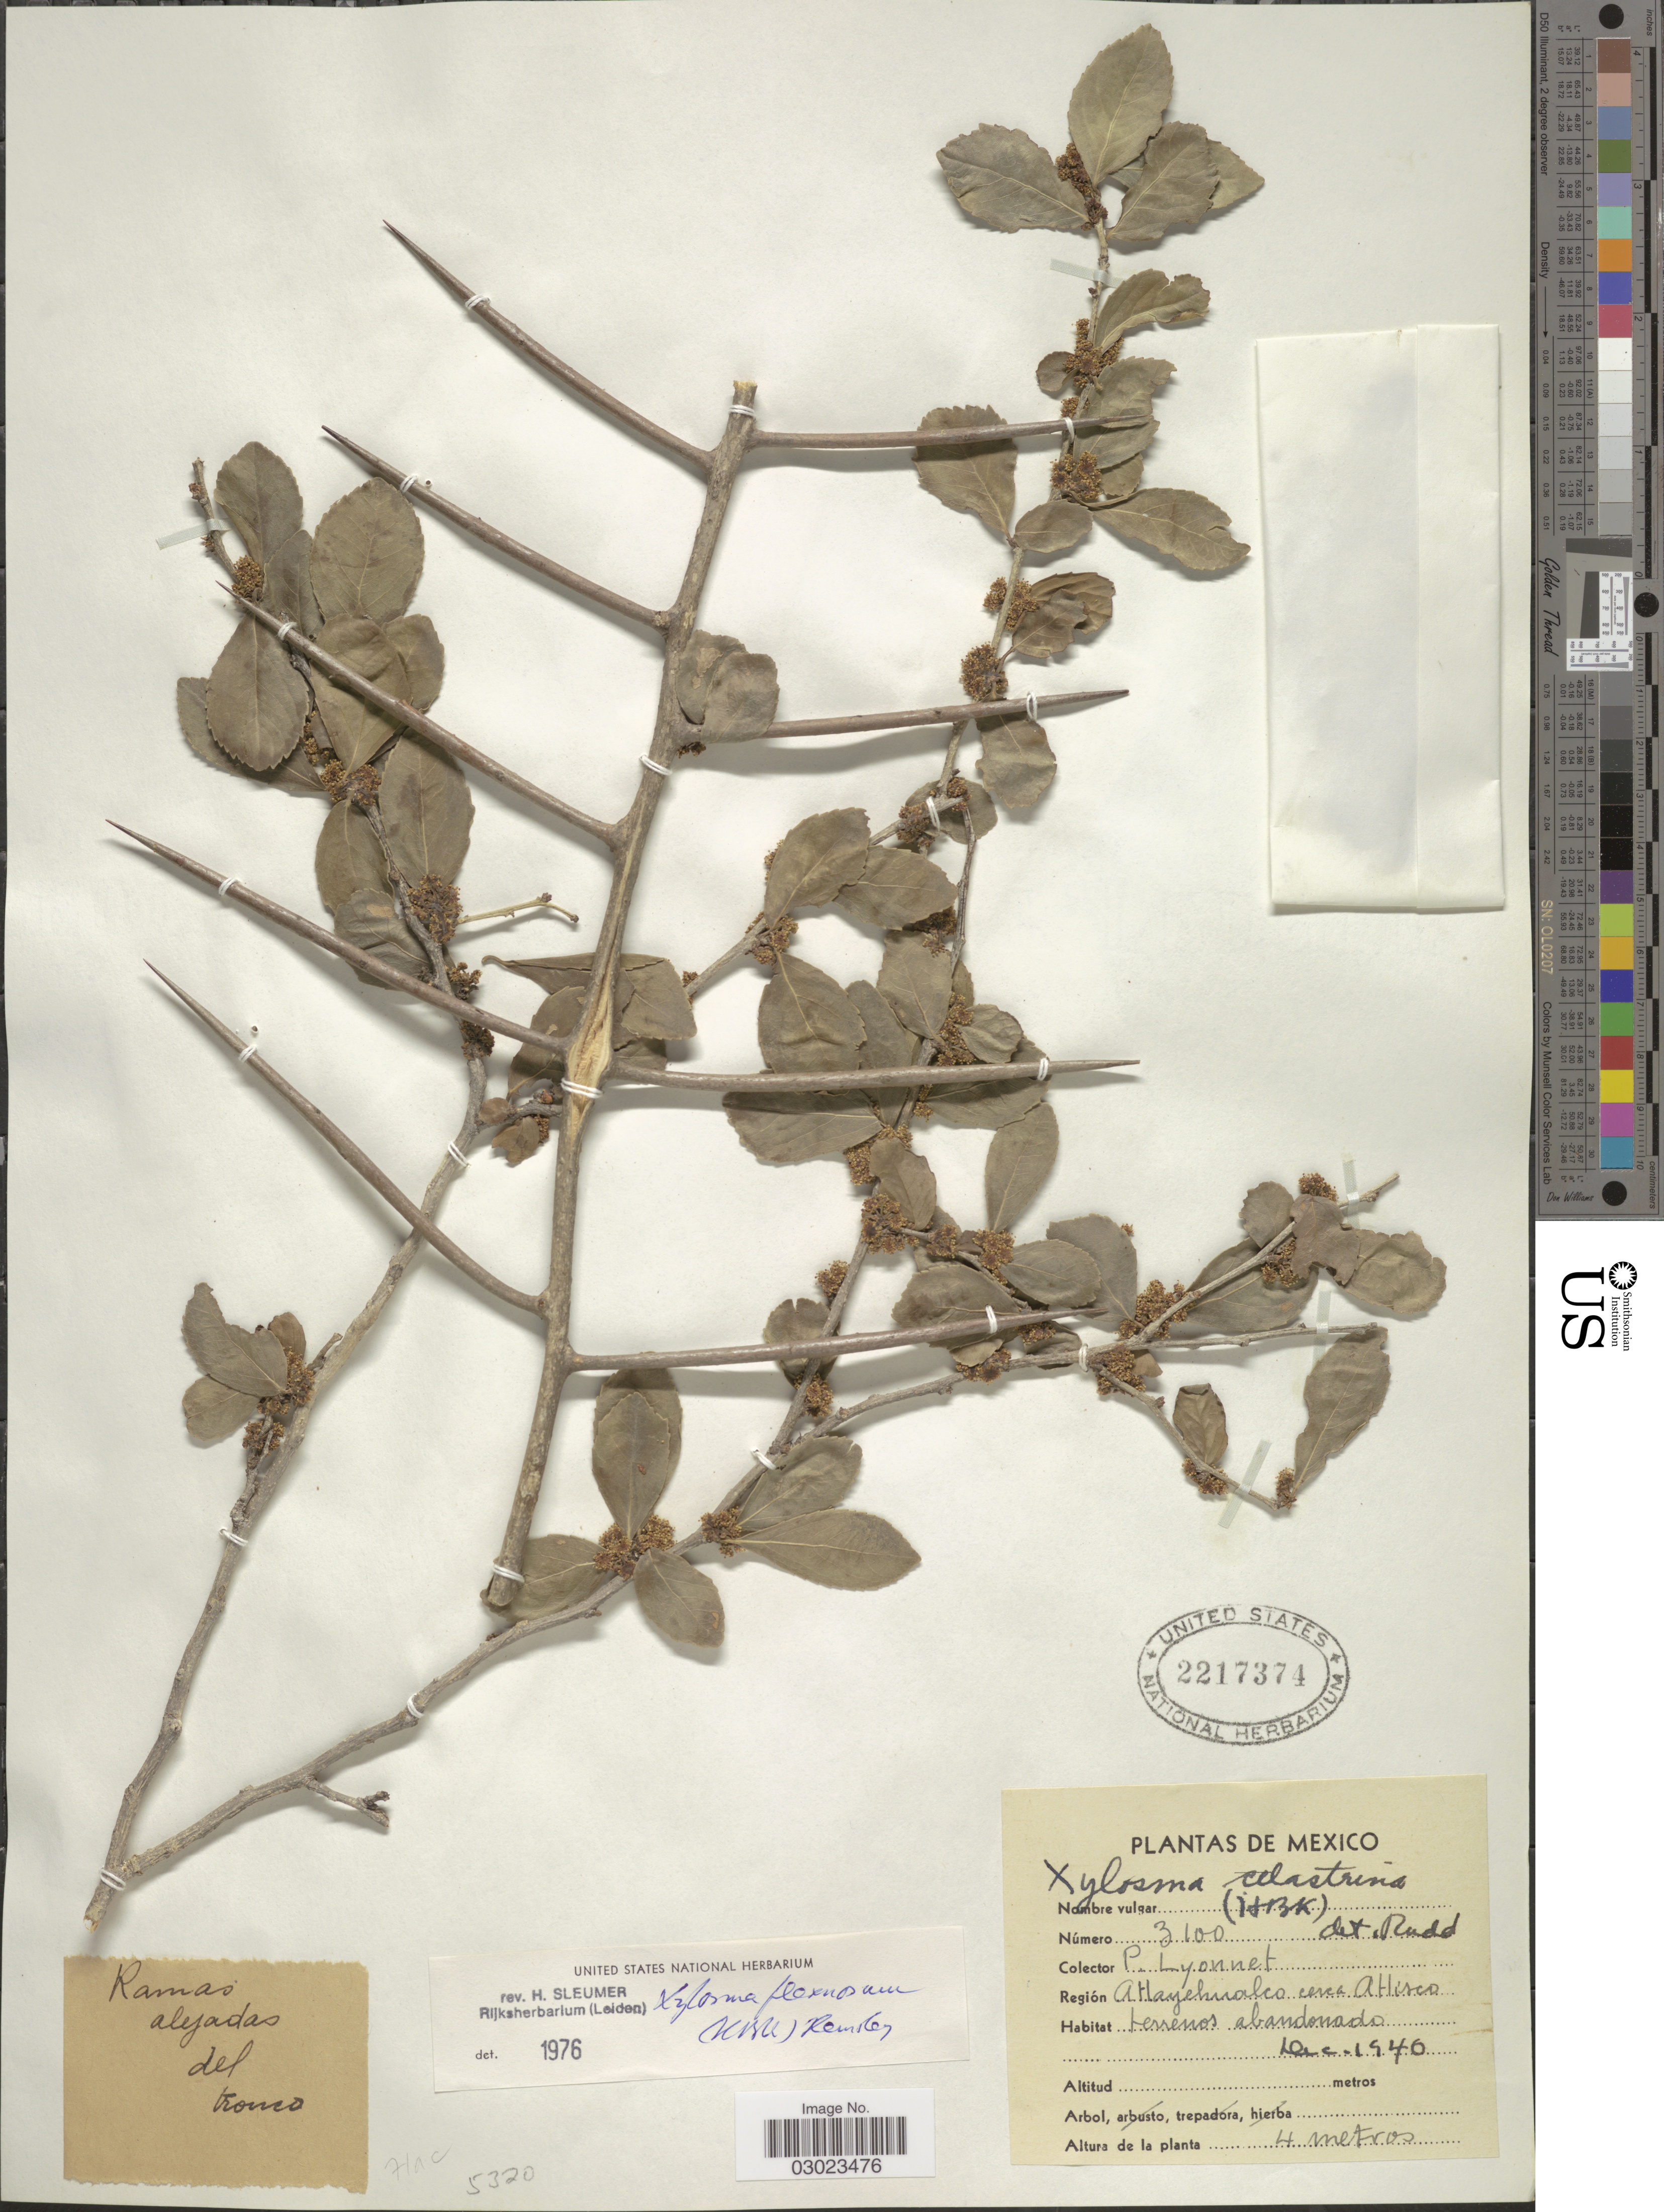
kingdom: Plantae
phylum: Tracheophyta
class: Magnoliopsida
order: Malpighiales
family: Salicaceae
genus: Xylosma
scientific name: Xylosma flexuosa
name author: (Kunth) Hemsl.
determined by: Sleumer, H. O.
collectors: P. Lyonnet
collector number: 3100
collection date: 1940-12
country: Mexico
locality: Región Atlayehualco cerca Attisco.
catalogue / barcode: US 2217374